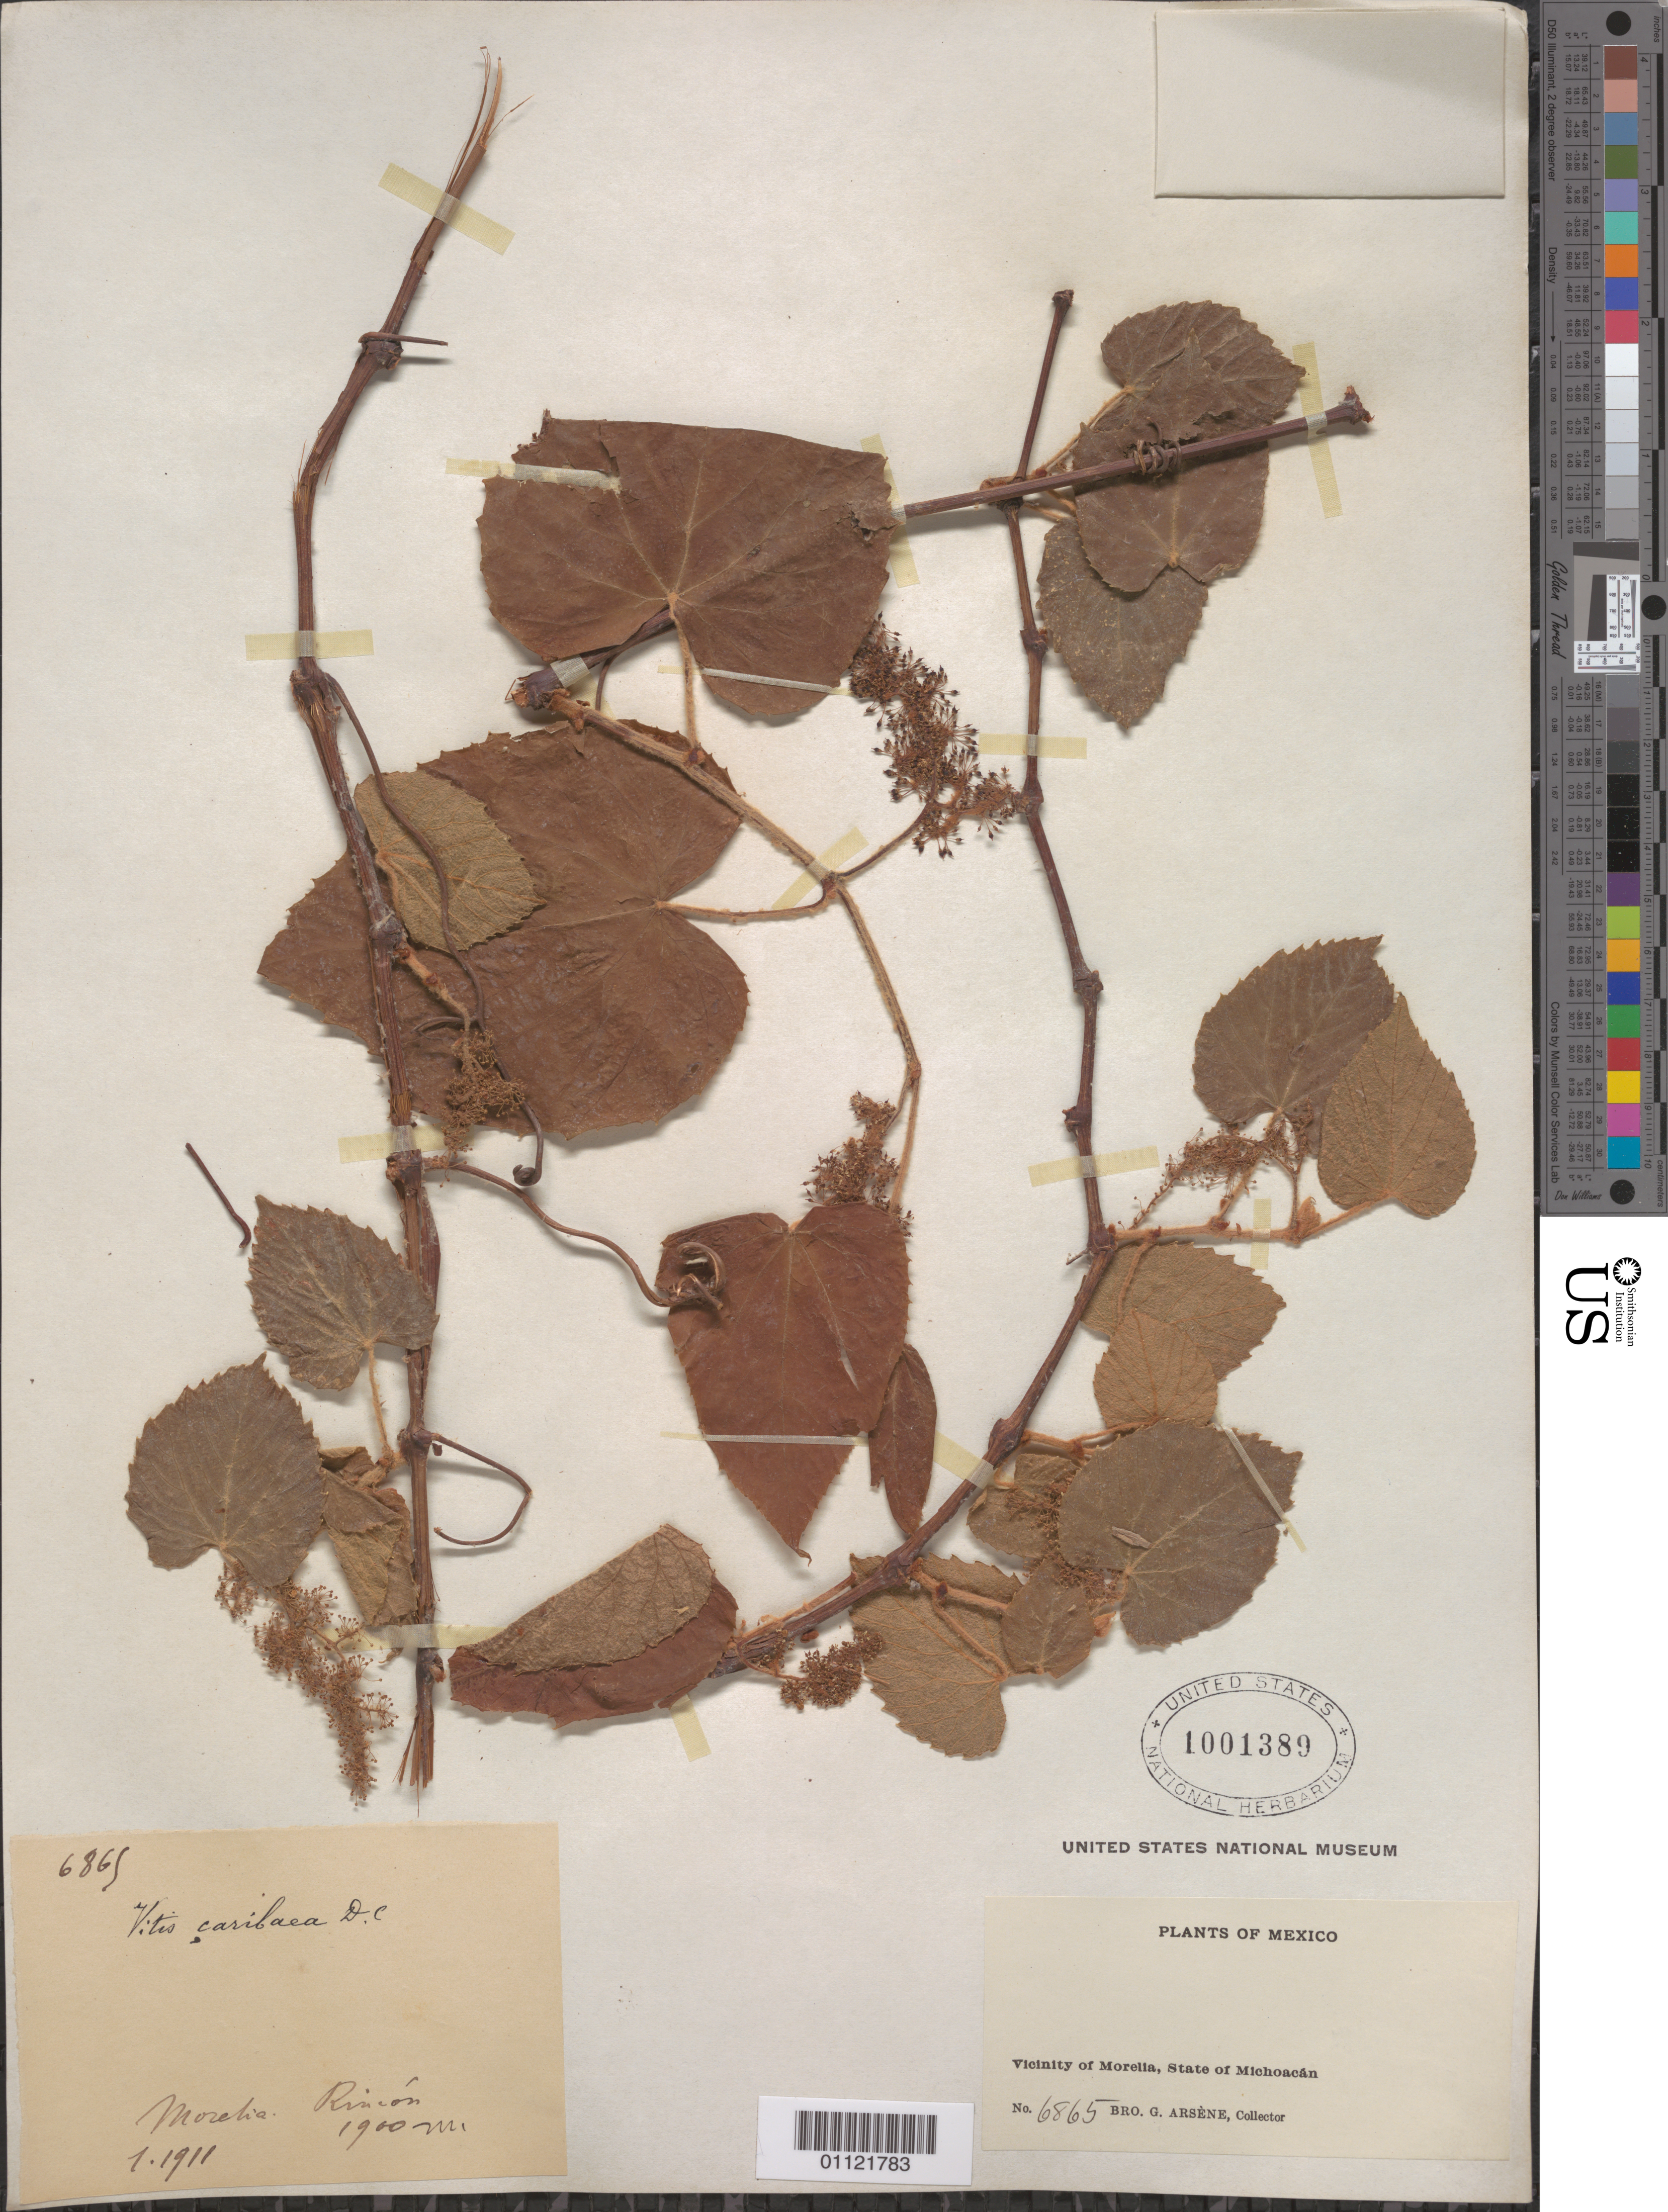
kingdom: Plantae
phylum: Tracheophyta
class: Magnoliopsida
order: Vitales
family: Vitaceae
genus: Vitis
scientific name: Vitis tiliifolia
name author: Humb. & Bonpl. ex Schult.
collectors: Bro. G. Arsène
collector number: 6865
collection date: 1911-07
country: Mexico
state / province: Michoacan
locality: Vicinity of Morelia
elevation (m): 1900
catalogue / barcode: US 1001389